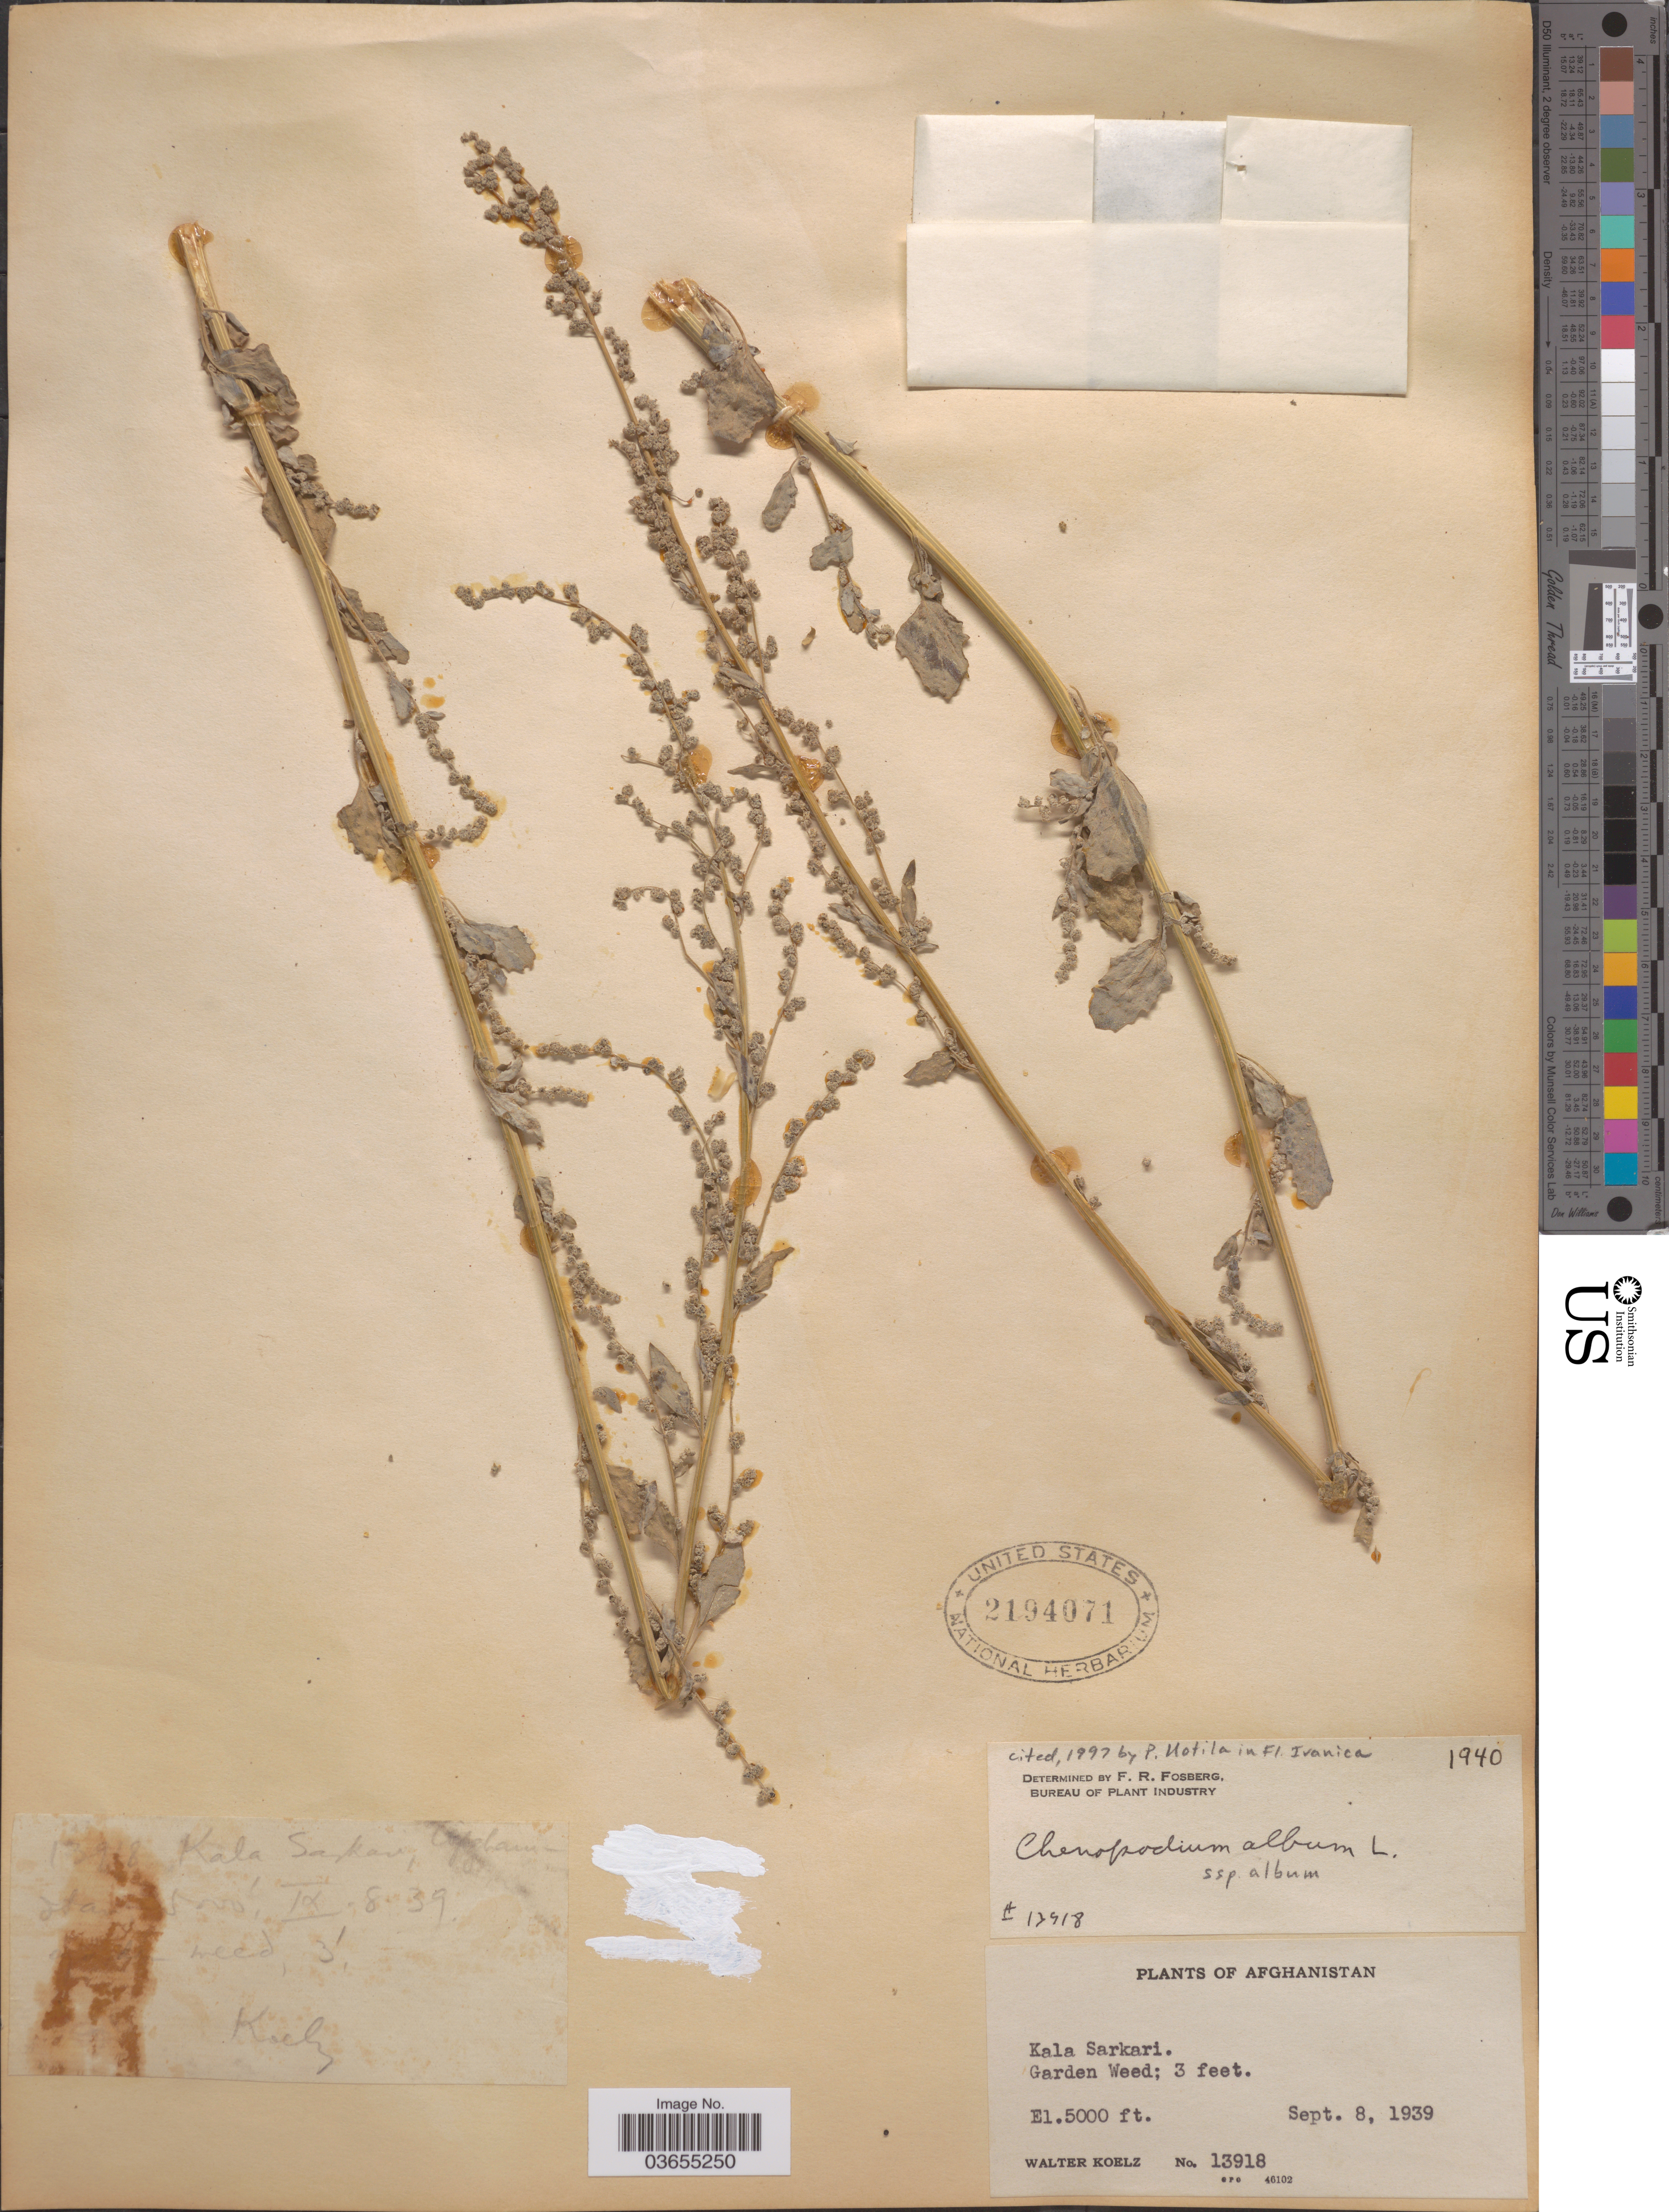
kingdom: Plantae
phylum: Tracheophyta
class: Magnoliopsida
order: Caryophyllales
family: Amaranthaceae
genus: Chenopodium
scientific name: Chenopodium album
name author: L.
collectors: W. N. Koelz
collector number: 13918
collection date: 1939-09-08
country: Afghanistan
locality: Kala Sarkari.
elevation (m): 1524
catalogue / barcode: US 2194071